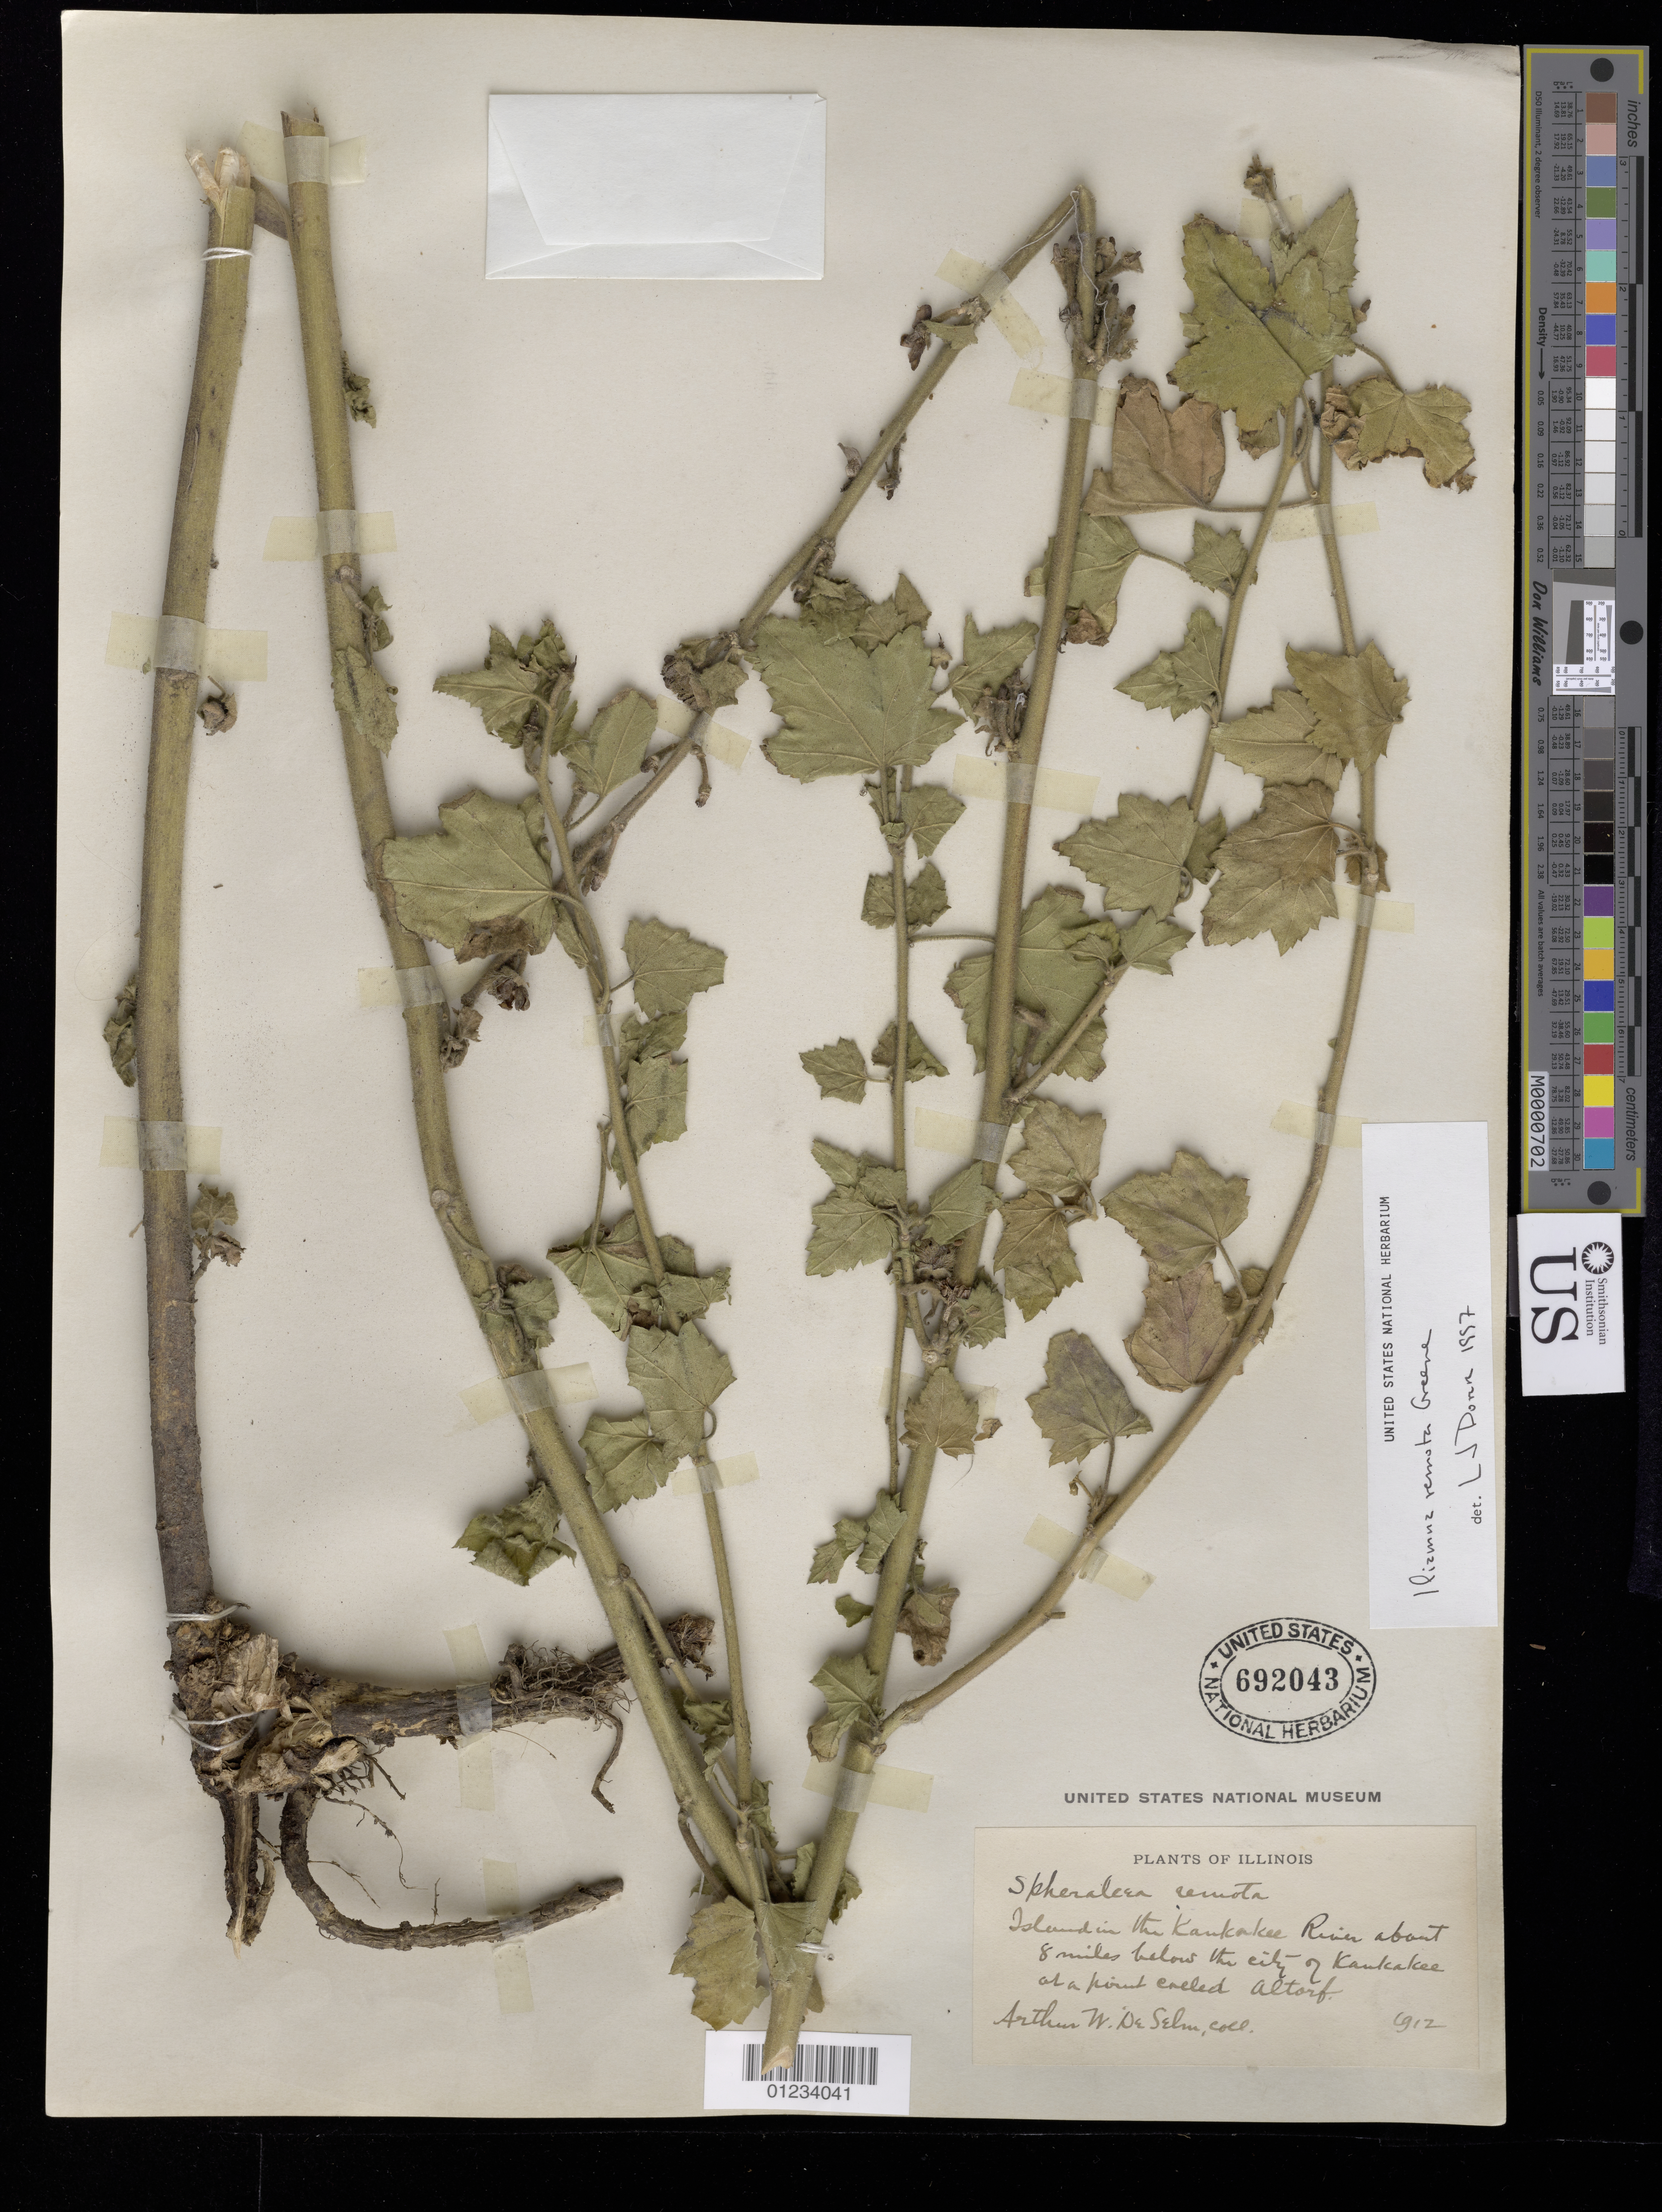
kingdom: Plantae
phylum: Tracheophyta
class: Magnoliopsida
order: Malvales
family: Malvaceae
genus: Iliamna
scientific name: Iliamna remota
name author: Greene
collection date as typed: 1912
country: United States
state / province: Illinois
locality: Island in Kankakee River.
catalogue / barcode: US 692043